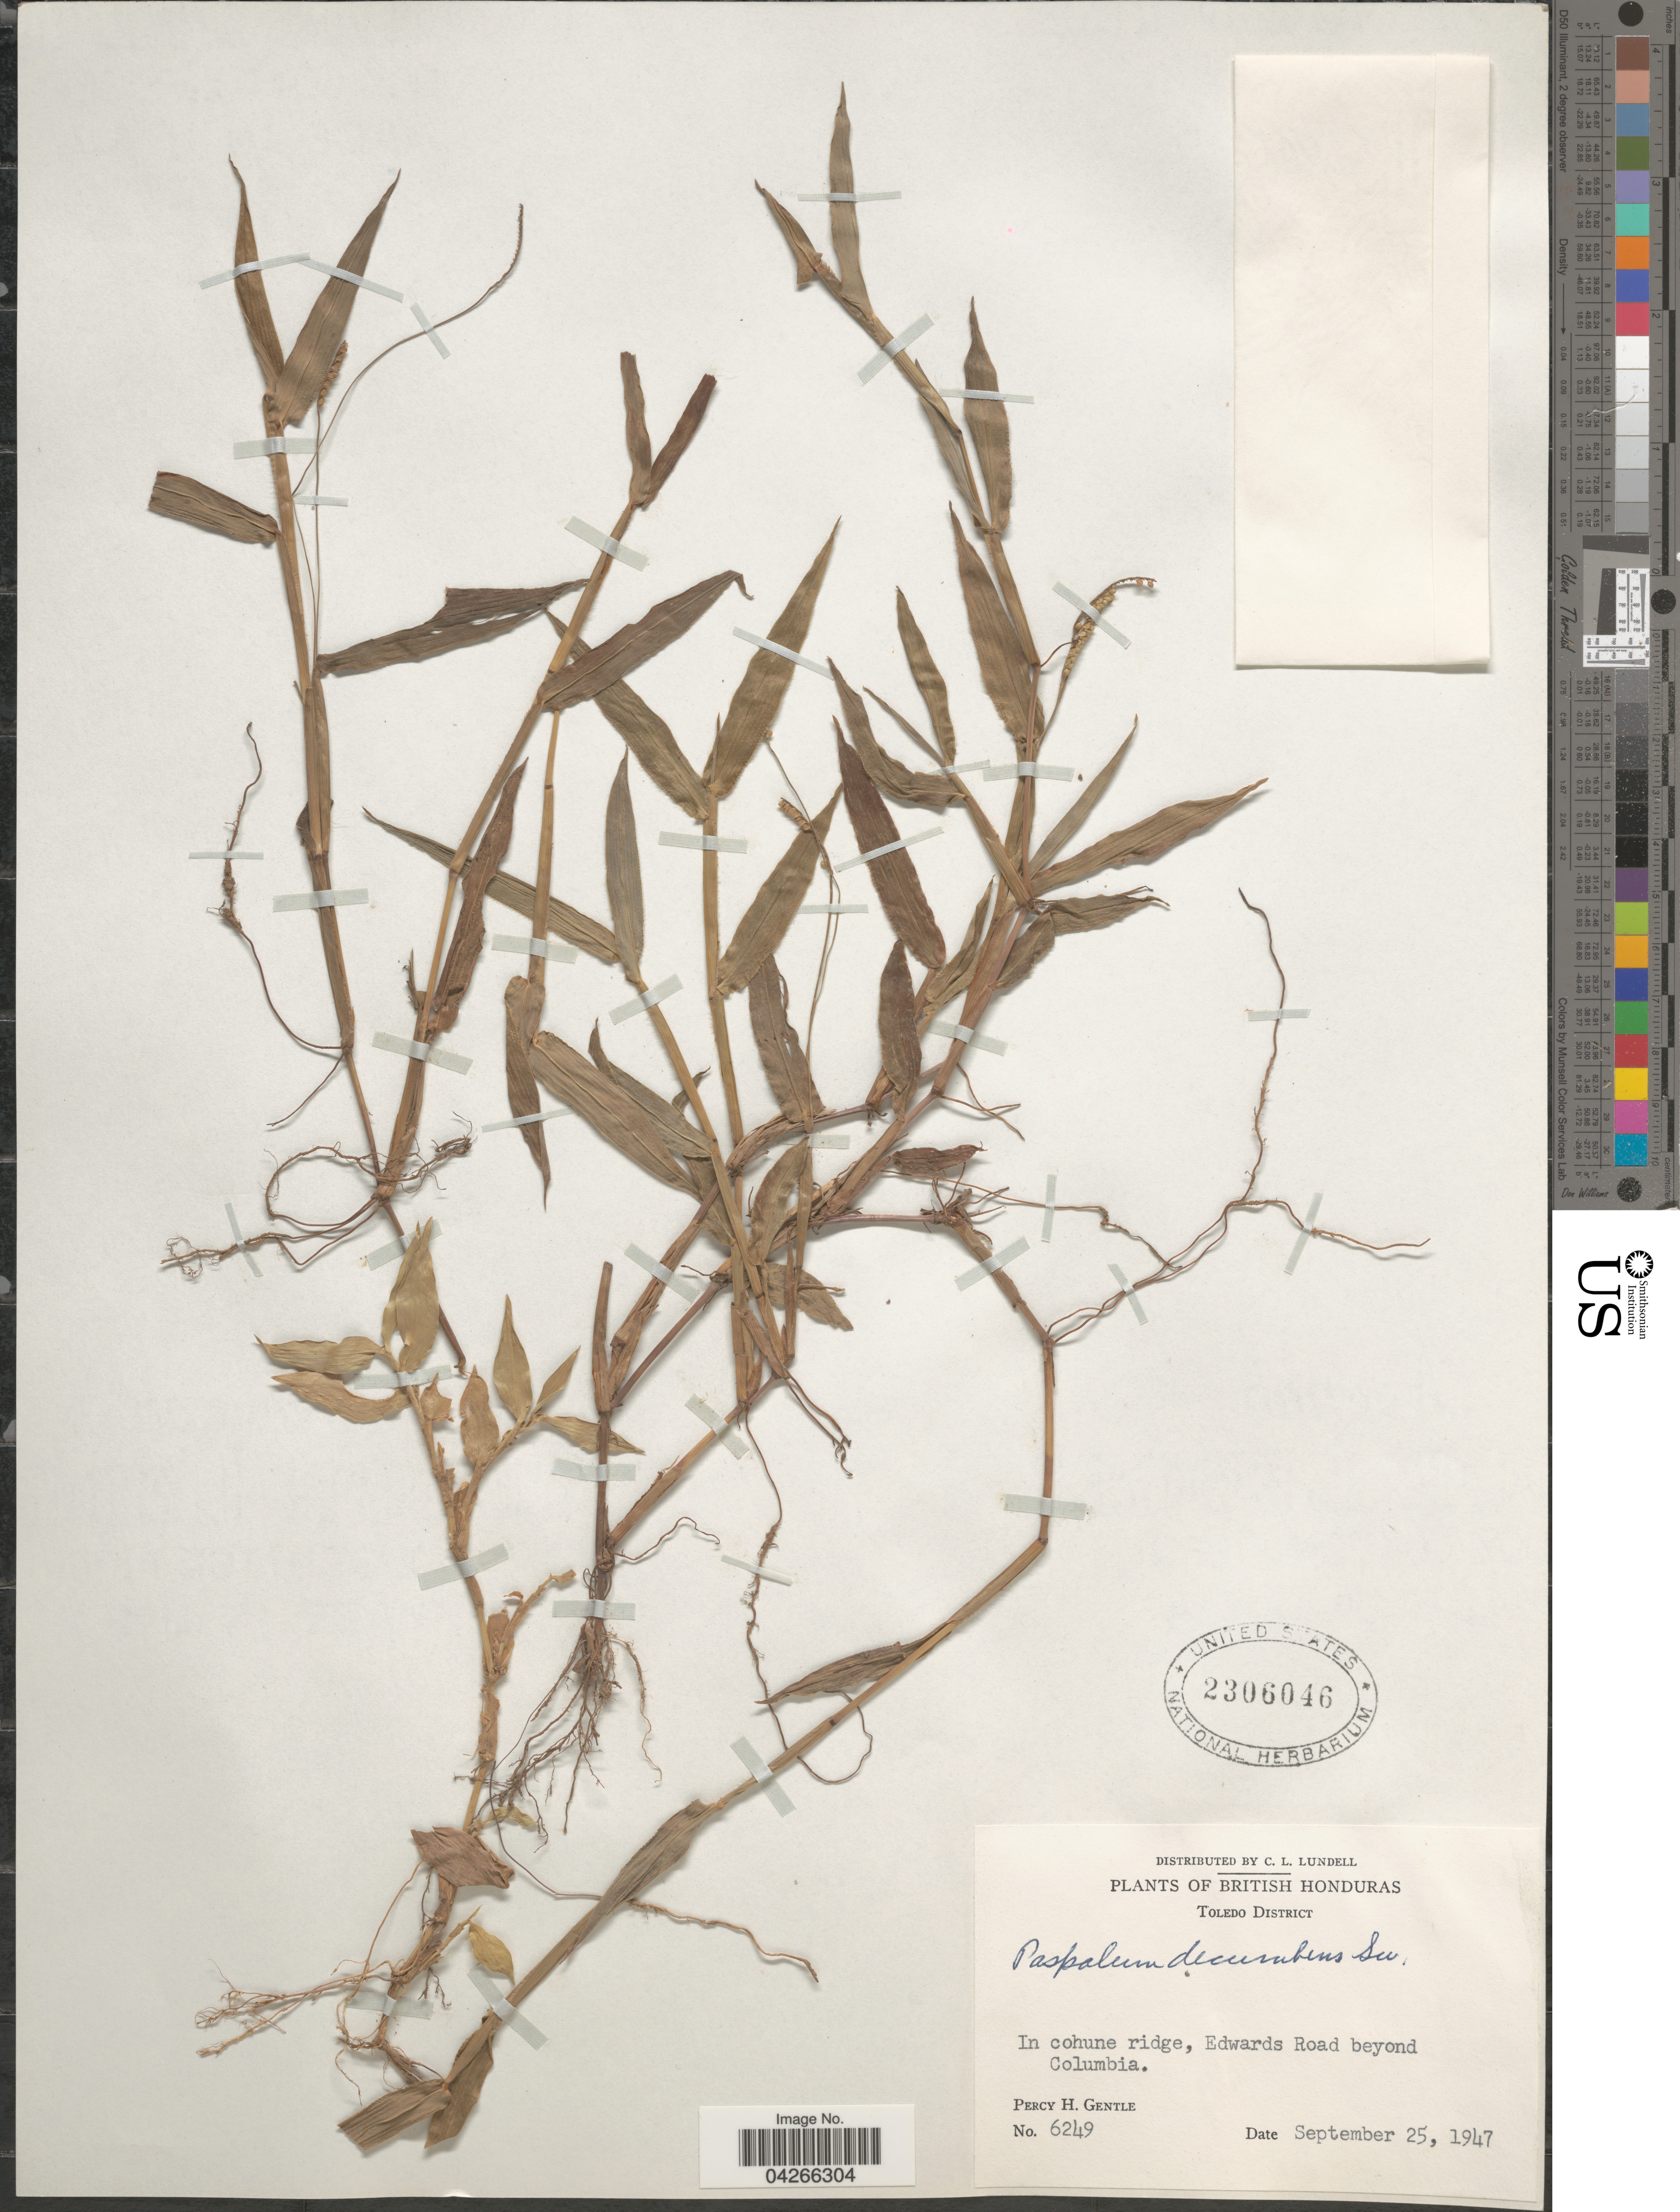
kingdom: Plantae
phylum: Tracheophyta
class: Liliopsida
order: Poales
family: Poaceae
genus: Paspalum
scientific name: Paspalum decumbens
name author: Sw.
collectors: P. H. Gentle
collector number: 6249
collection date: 1947-09-25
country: Belize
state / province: Toledo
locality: British Honduras. Toledo District. In cohune ridge, Edwards Road beyond Columbia.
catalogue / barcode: US 2306046